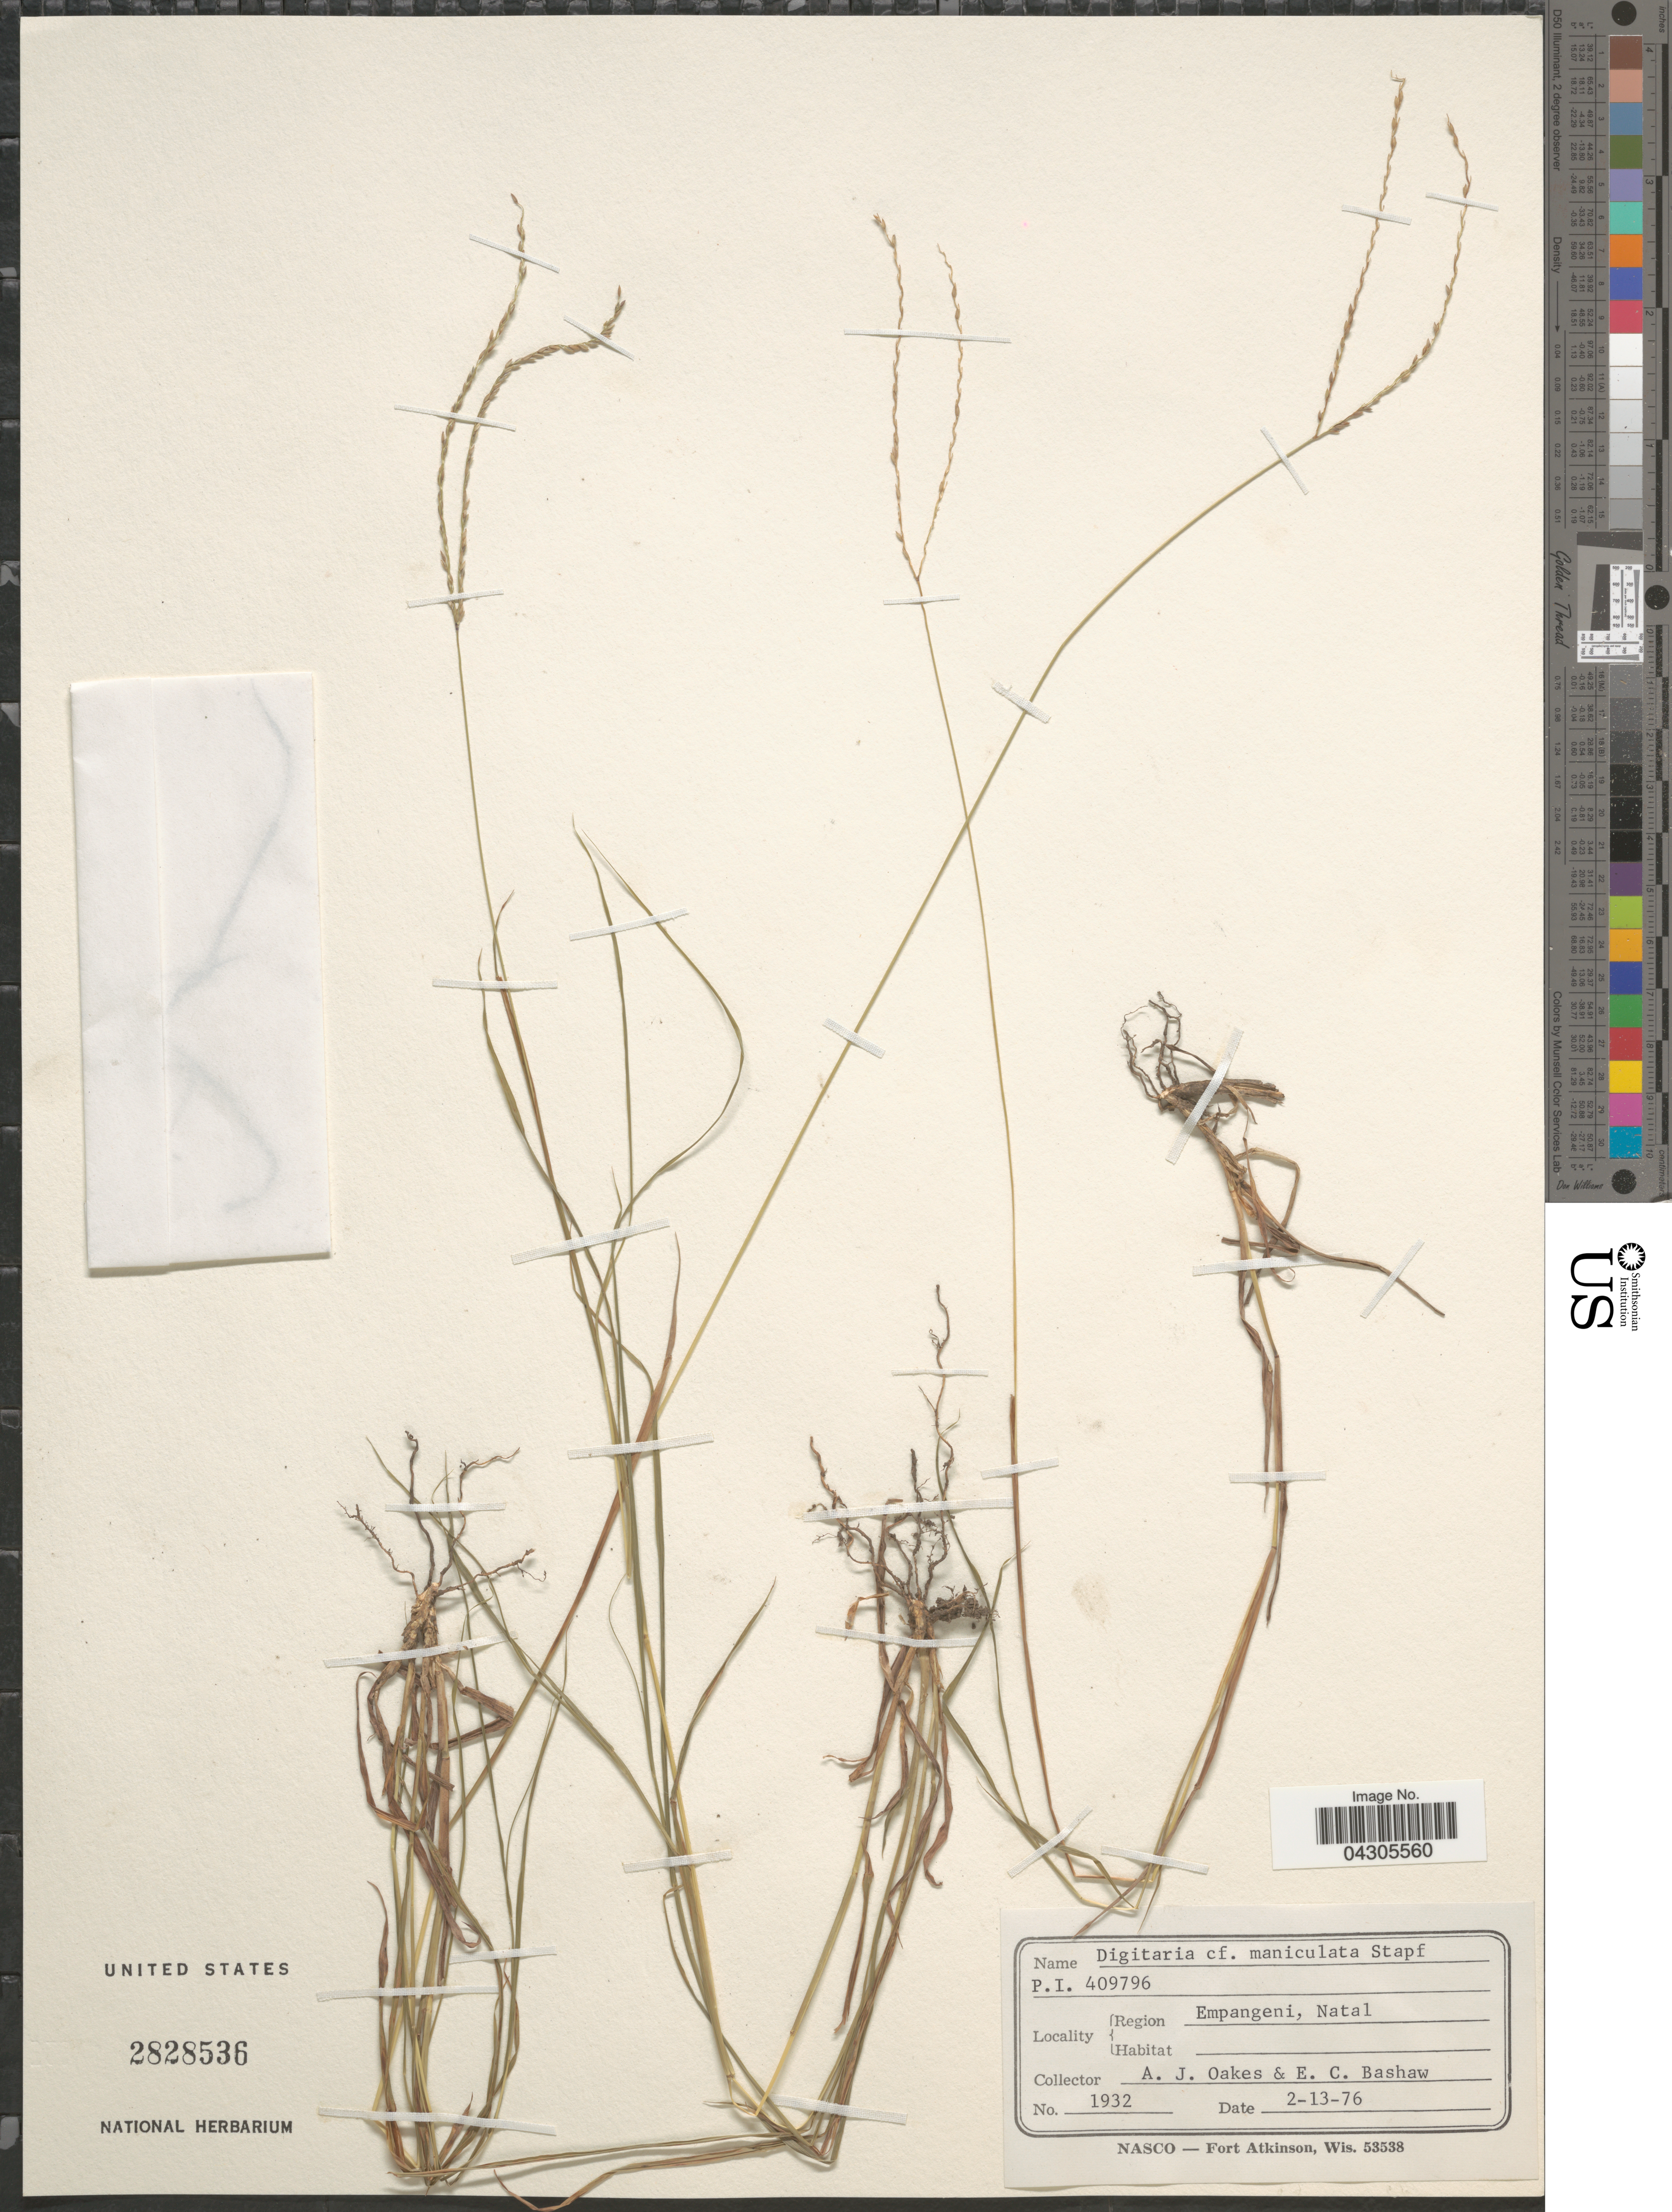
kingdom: Plantae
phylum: Tracheophyta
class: Liliopsida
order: Poales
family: Poaceae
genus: Digitaria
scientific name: Digitaria maniculata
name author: Stapf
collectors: A. Oakes & E. Bashaw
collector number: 1932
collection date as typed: Transcribed d/m/y: 13/2/76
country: South Africa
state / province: KwaZulu-Natal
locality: Region Empangeni, Natal.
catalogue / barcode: US 2828536